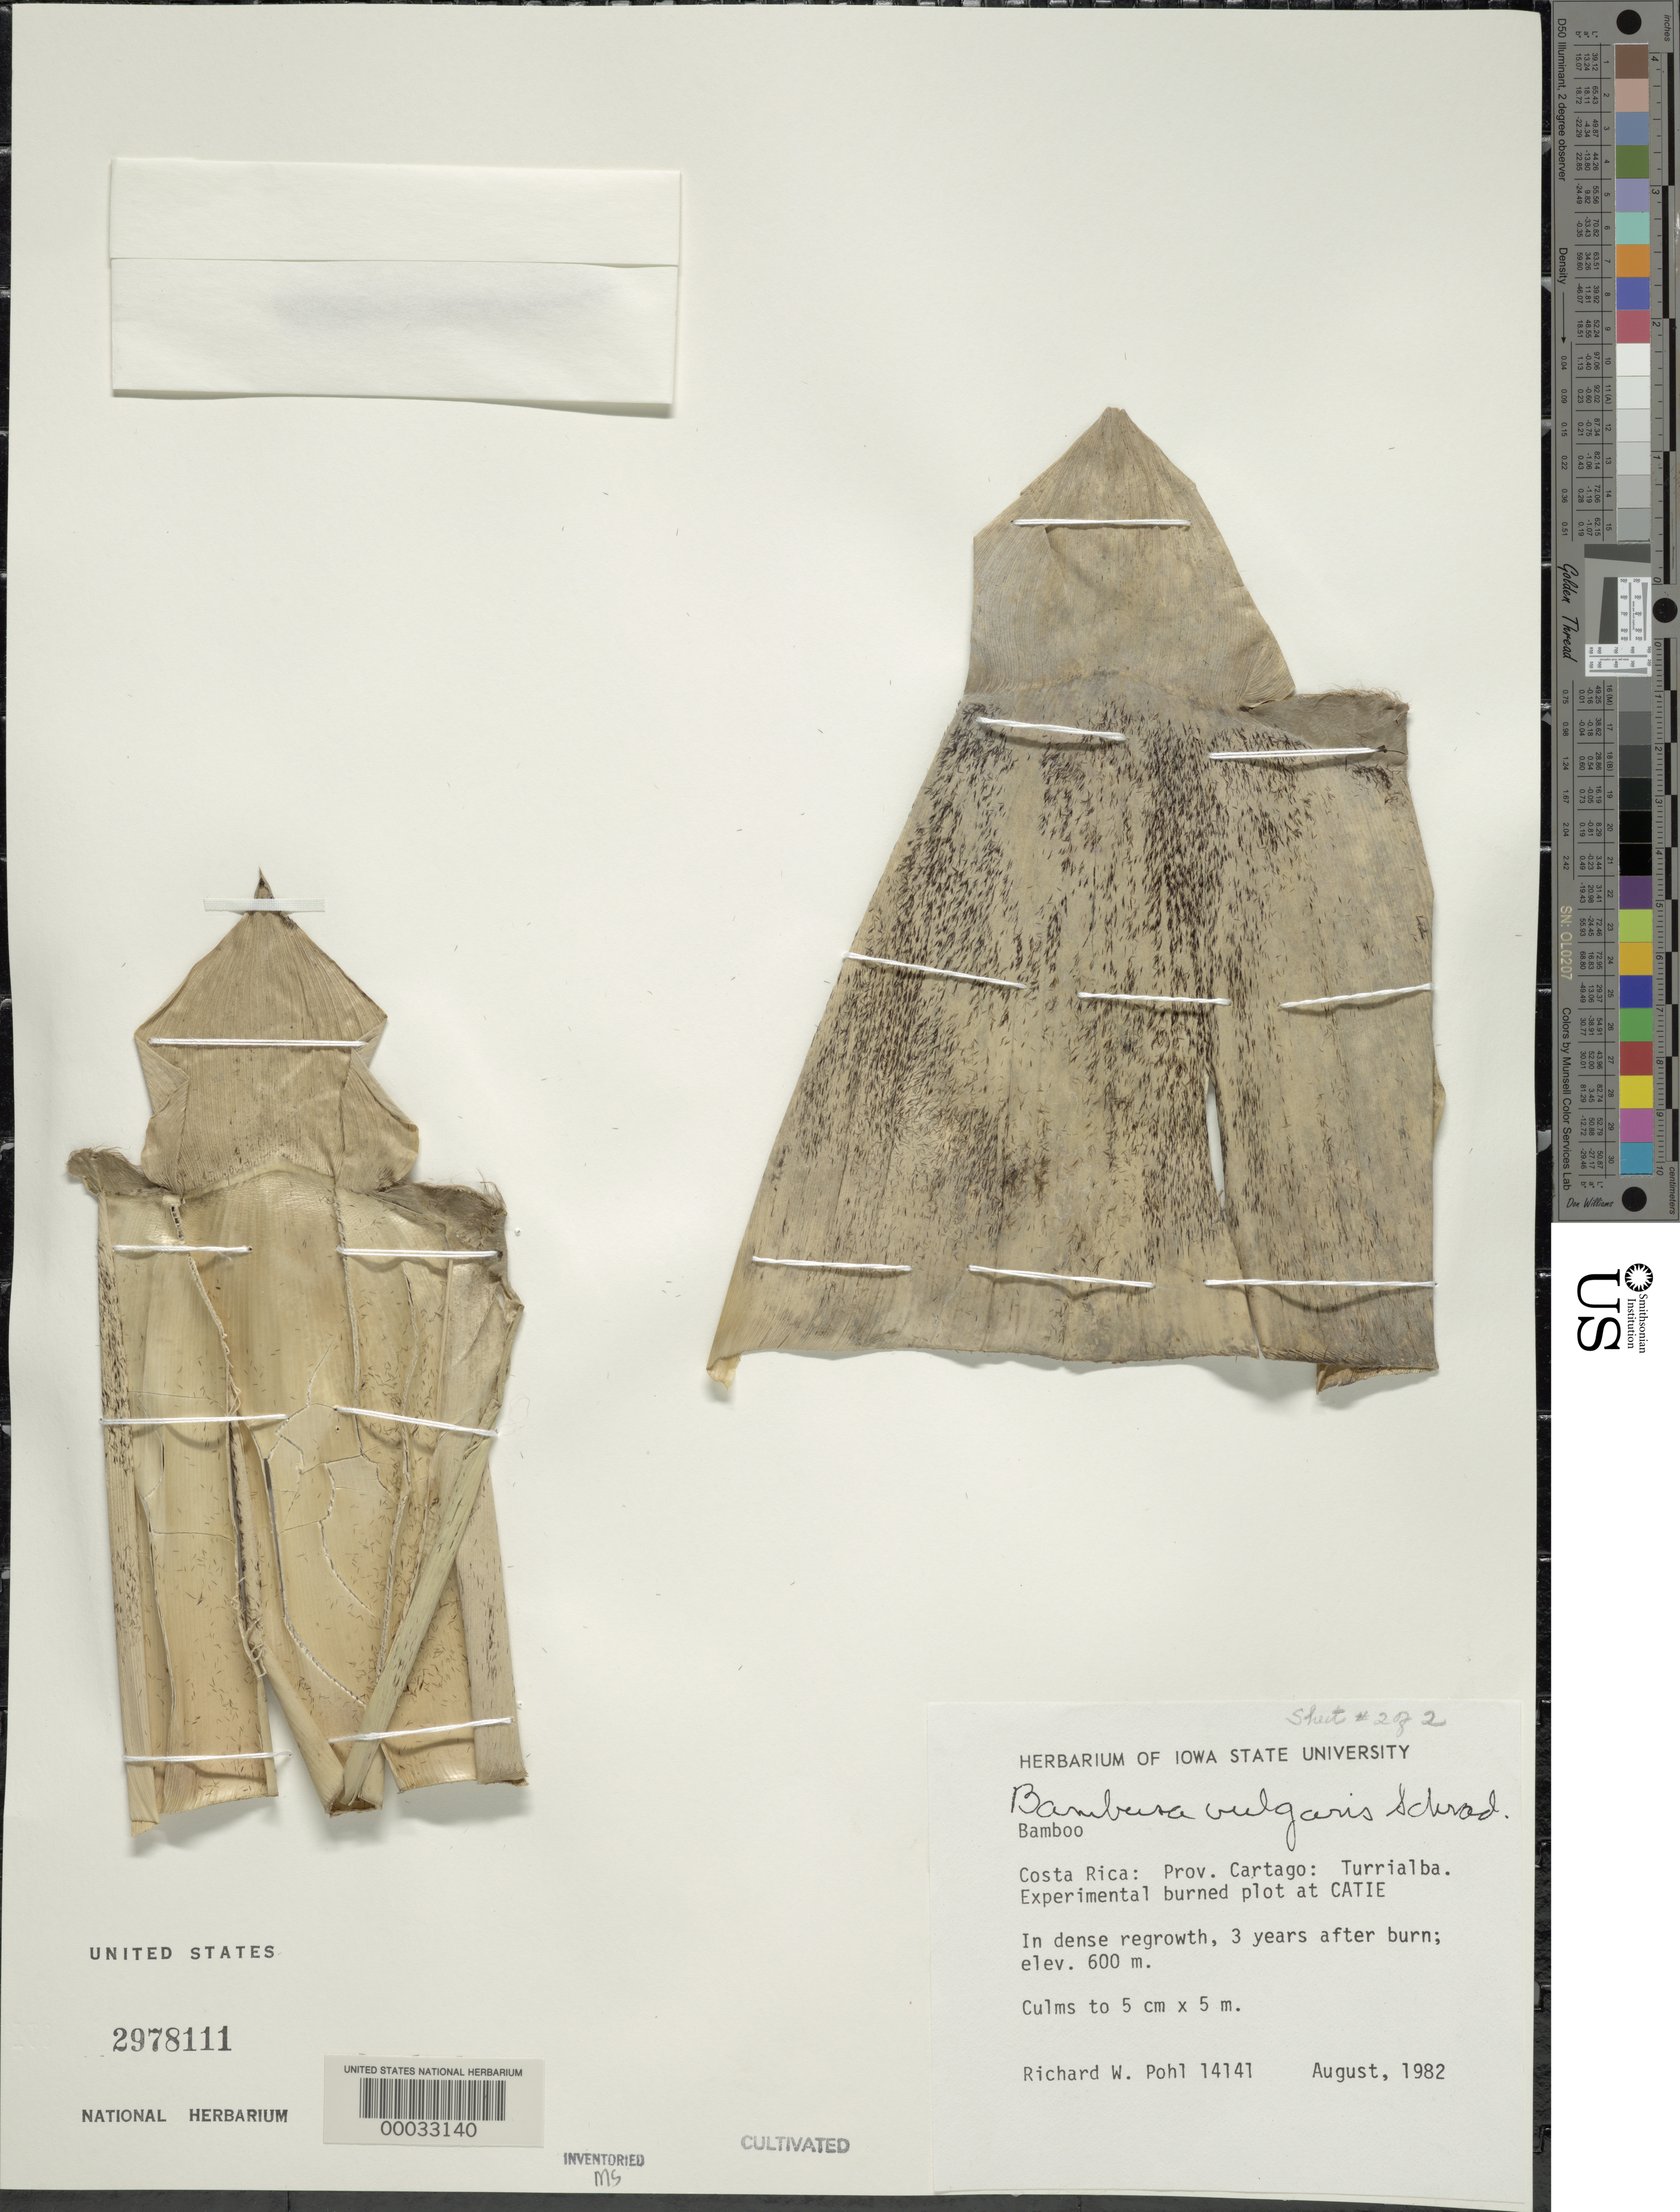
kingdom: Plantae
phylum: Tracheophyta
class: Liliopsida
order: Poales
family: Poaceae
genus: Bambusa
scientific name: Bambusa vulgaris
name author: Schrad. ex J.C. Wendl.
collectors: R. W. Pohl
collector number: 14141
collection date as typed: Aug 1982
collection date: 1982-08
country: Costa Rica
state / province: Cartago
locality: Turrialba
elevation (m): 600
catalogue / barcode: US 2978111